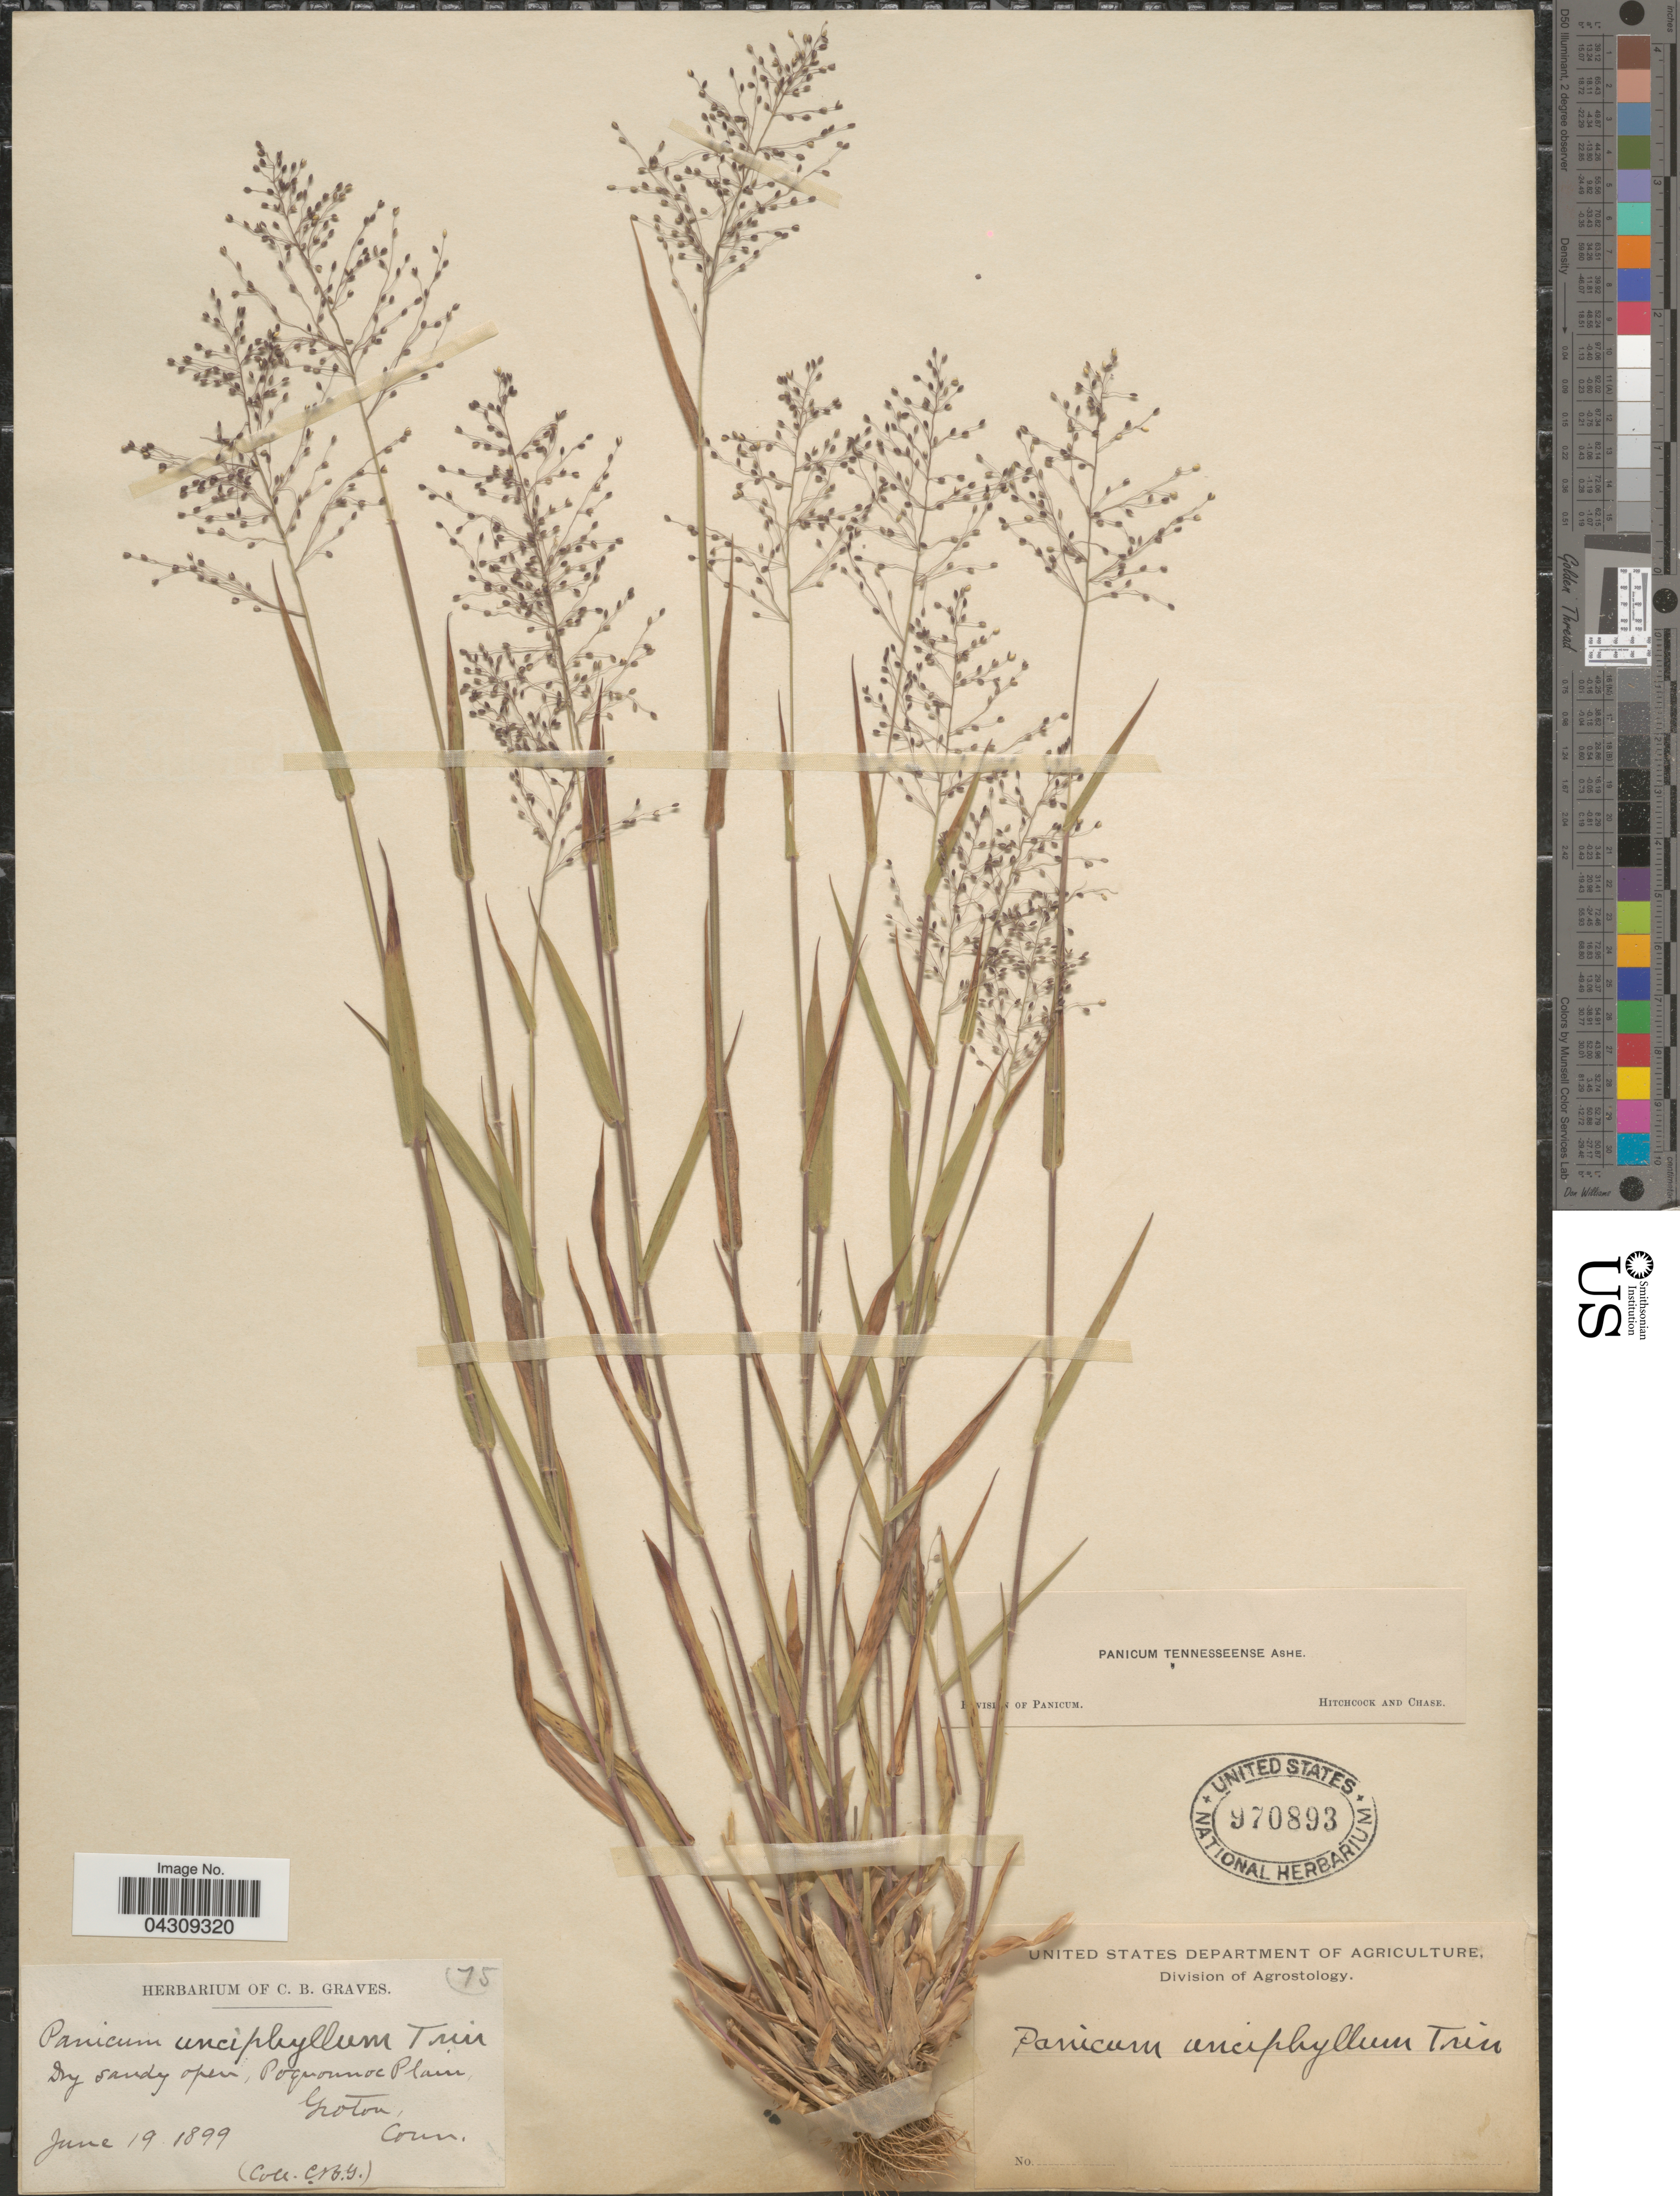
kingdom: Plantae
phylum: Tracheophyta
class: Liliopsida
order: Poales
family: Poaceae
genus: Dichanthelium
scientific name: Dichanthelium acuminatum var. acuminatum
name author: (Sw.) Gould & C.A. Clark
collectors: C. Graves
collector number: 75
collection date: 1899-06-19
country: United States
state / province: Connecticut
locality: Dry sandy open, Poquonnoc Plain, Groton.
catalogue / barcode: US 970893